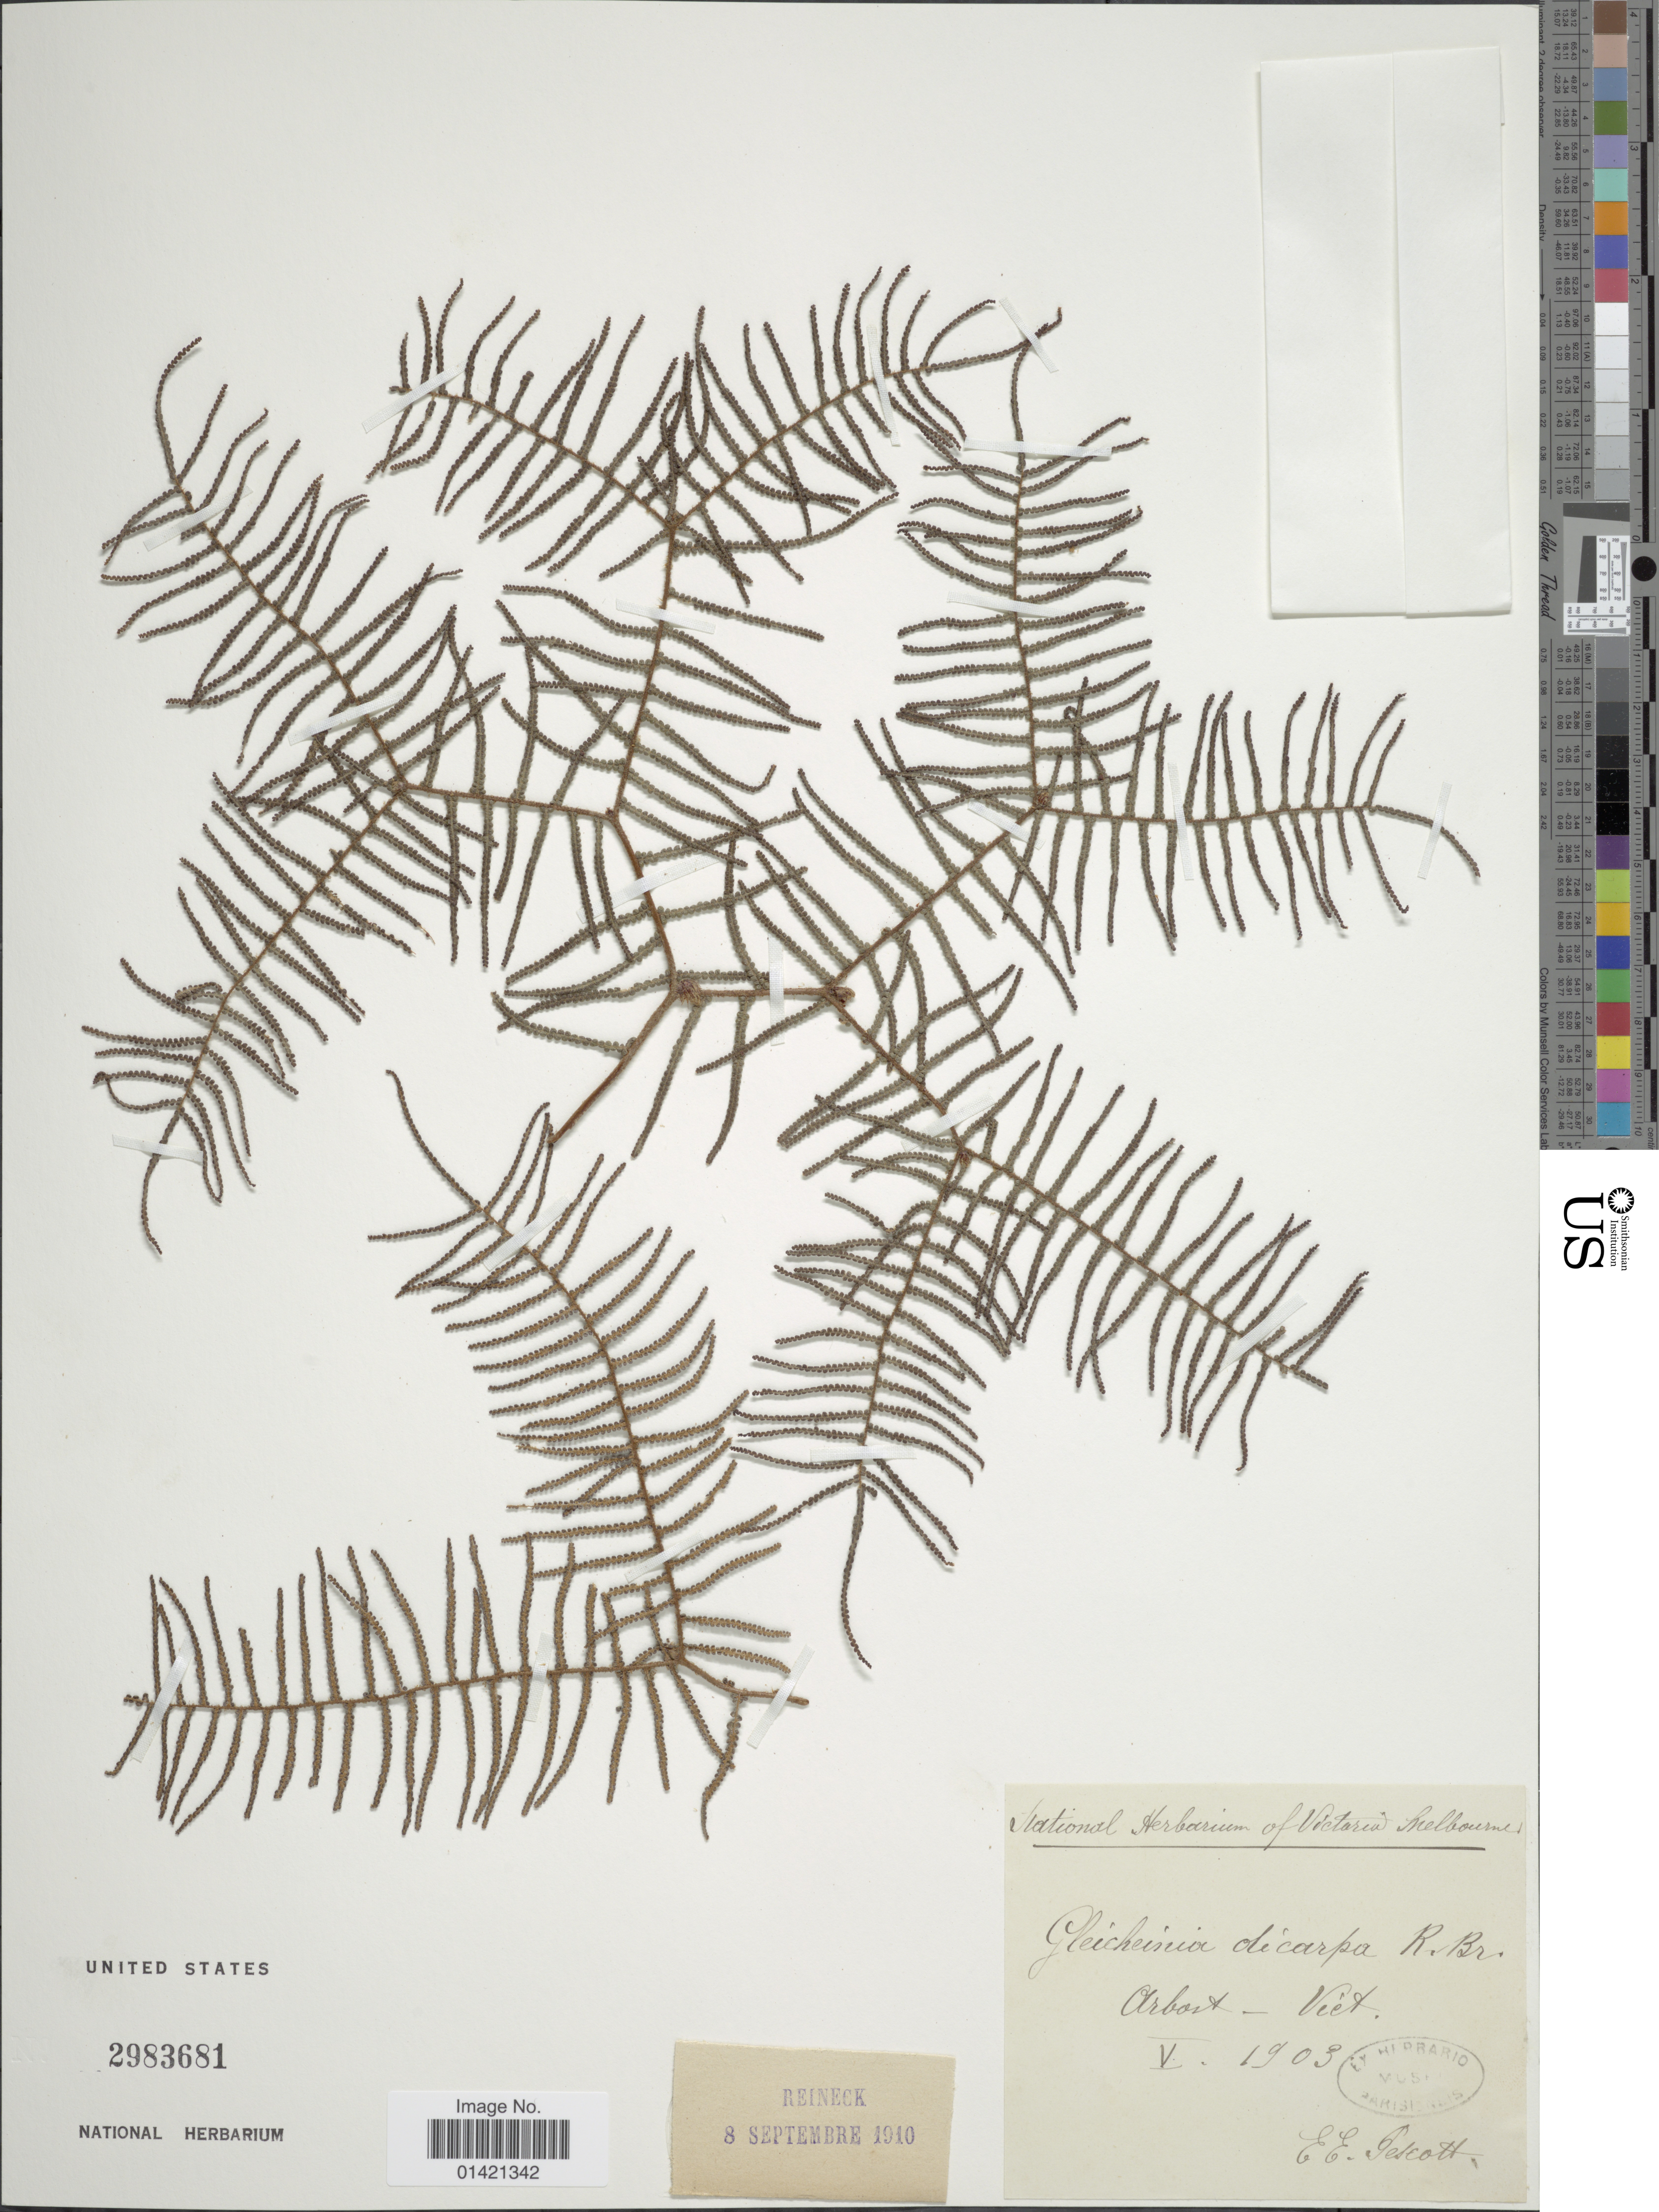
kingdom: Plantae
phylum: Tracheophyta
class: Polypodiopsida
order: Gleicheniales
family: Gleicheniaceae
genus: Gleichenia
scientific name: Gleichenia dicarpa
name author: R. Br.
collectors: E. Pescott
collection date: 1903-05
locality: Arbort-Vict.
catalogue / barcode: US 2983681